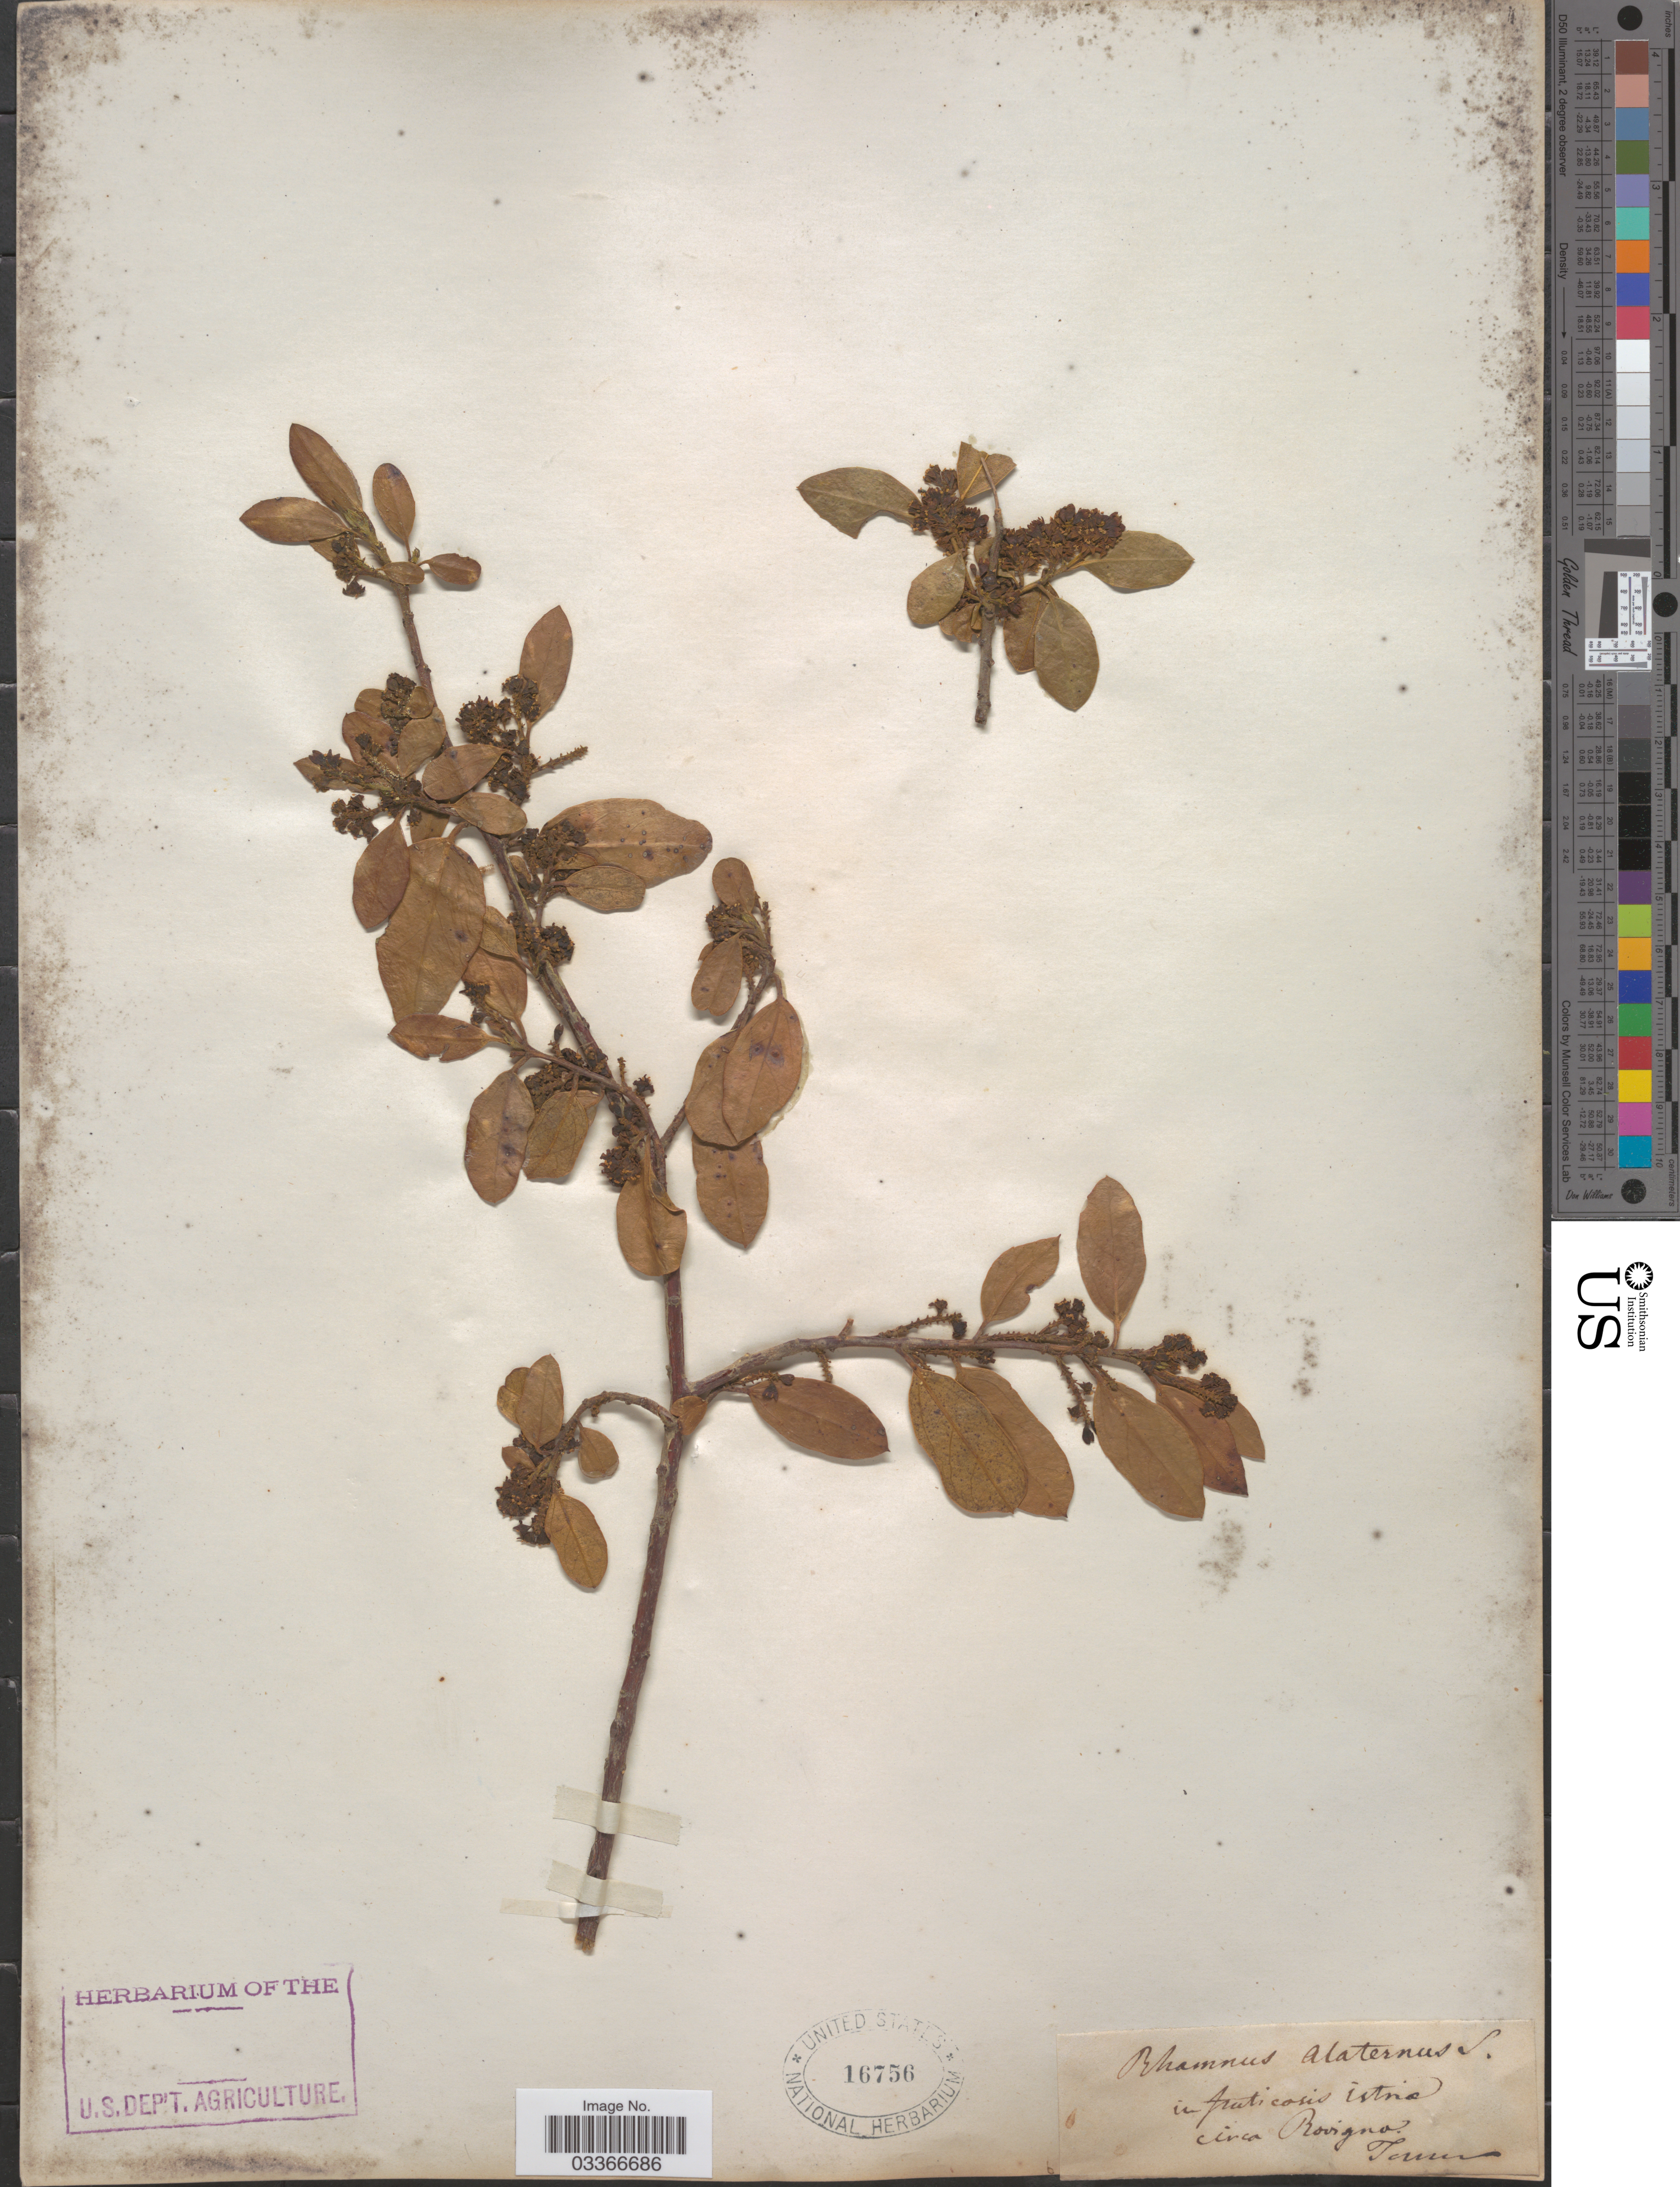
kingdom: Plantae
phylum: Tracheophyta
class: Magnoliopsida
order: Rosales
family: Rhamnaceae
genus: Rhamnus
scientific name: Rhamnus alaternus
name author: L.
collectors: Tomm.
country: Croatia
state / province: Istria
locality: In fruticosis istria circa Rovigno.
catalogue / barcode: US 16756